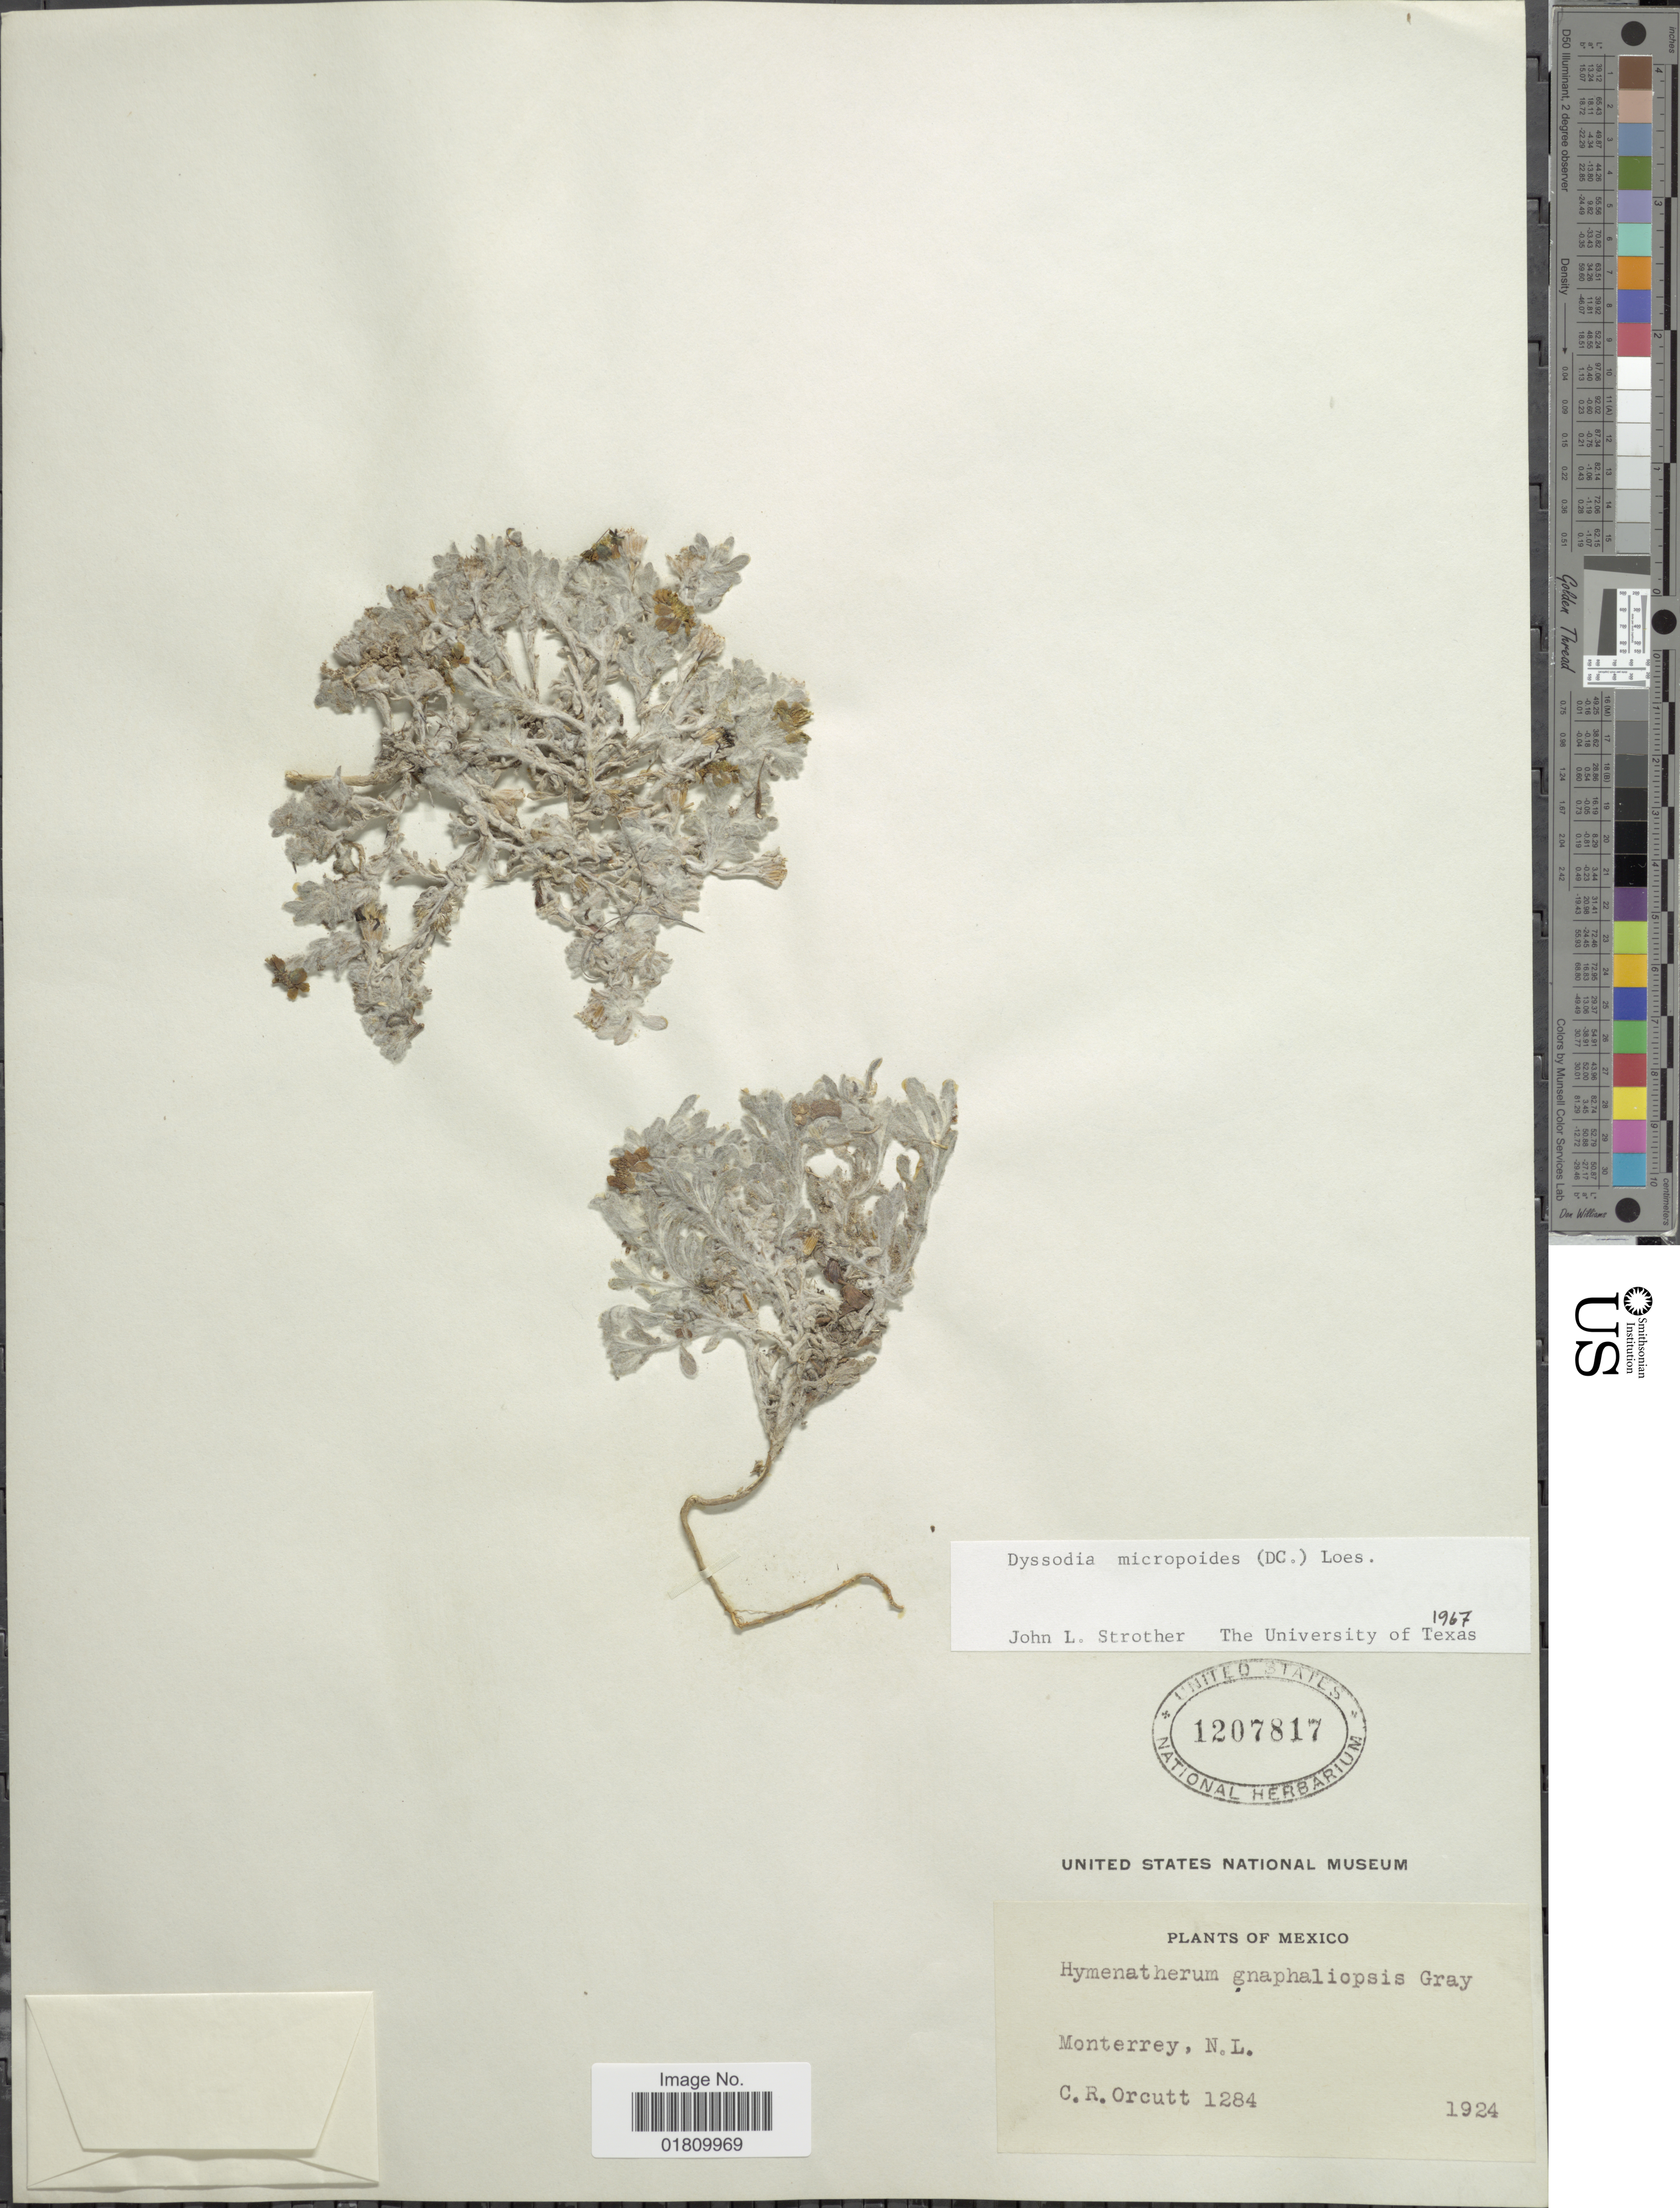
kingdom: Plantae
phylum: Tracheophyta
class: Magnoliopsida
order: Asterales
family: Asteraceae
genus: Thymophylla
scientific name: Thymophylla micropoides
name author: (DC.) Strother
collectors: C. R. Orcutt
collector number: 1284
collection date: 1924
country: Mexico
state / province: Nuevo León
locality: Monterrey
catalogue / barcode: US 1207817